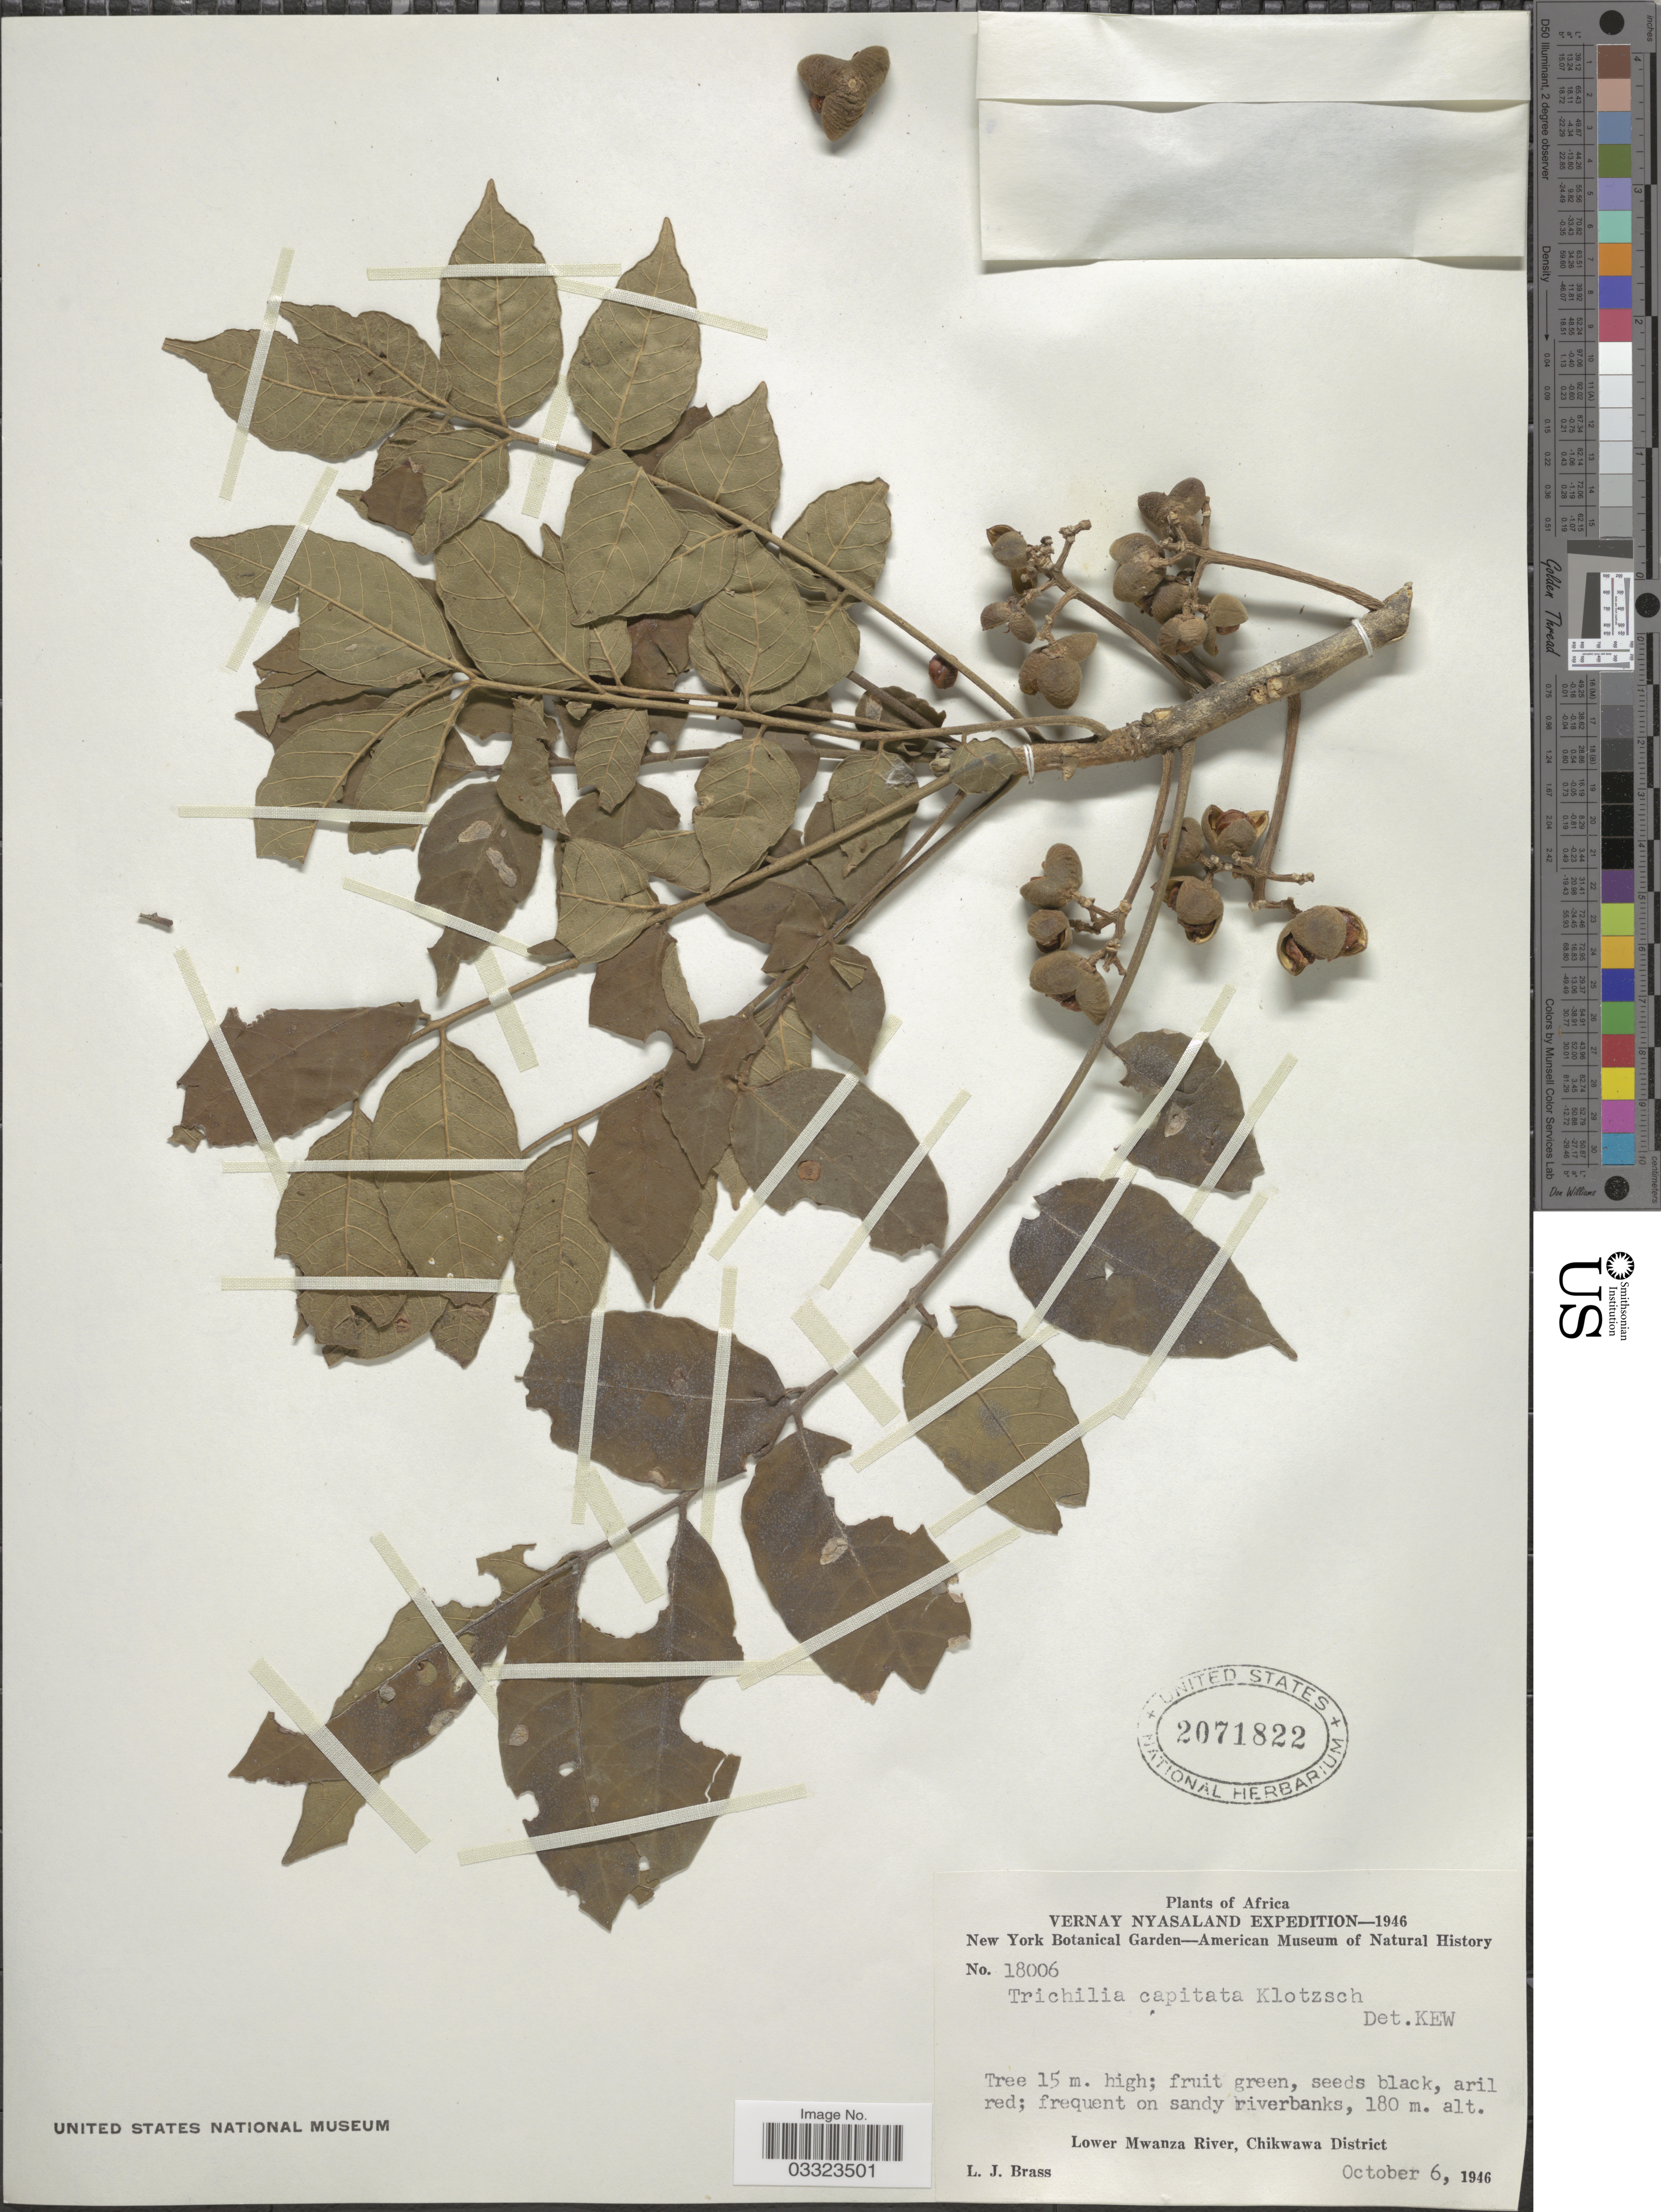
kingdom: Plantae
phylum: Tracheophyta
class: Magnoliopsida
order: Sapindales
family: Meliaceae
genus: Trichilia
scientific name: Trichilia capitata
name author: Klotzsch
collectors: L. J. Brass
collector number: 18006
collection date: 1946-10-06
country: Malawi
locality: Vernay Nyasaland. Lower Mwanza River, Chikwawa District.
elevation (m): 180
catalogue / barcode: US 2071822